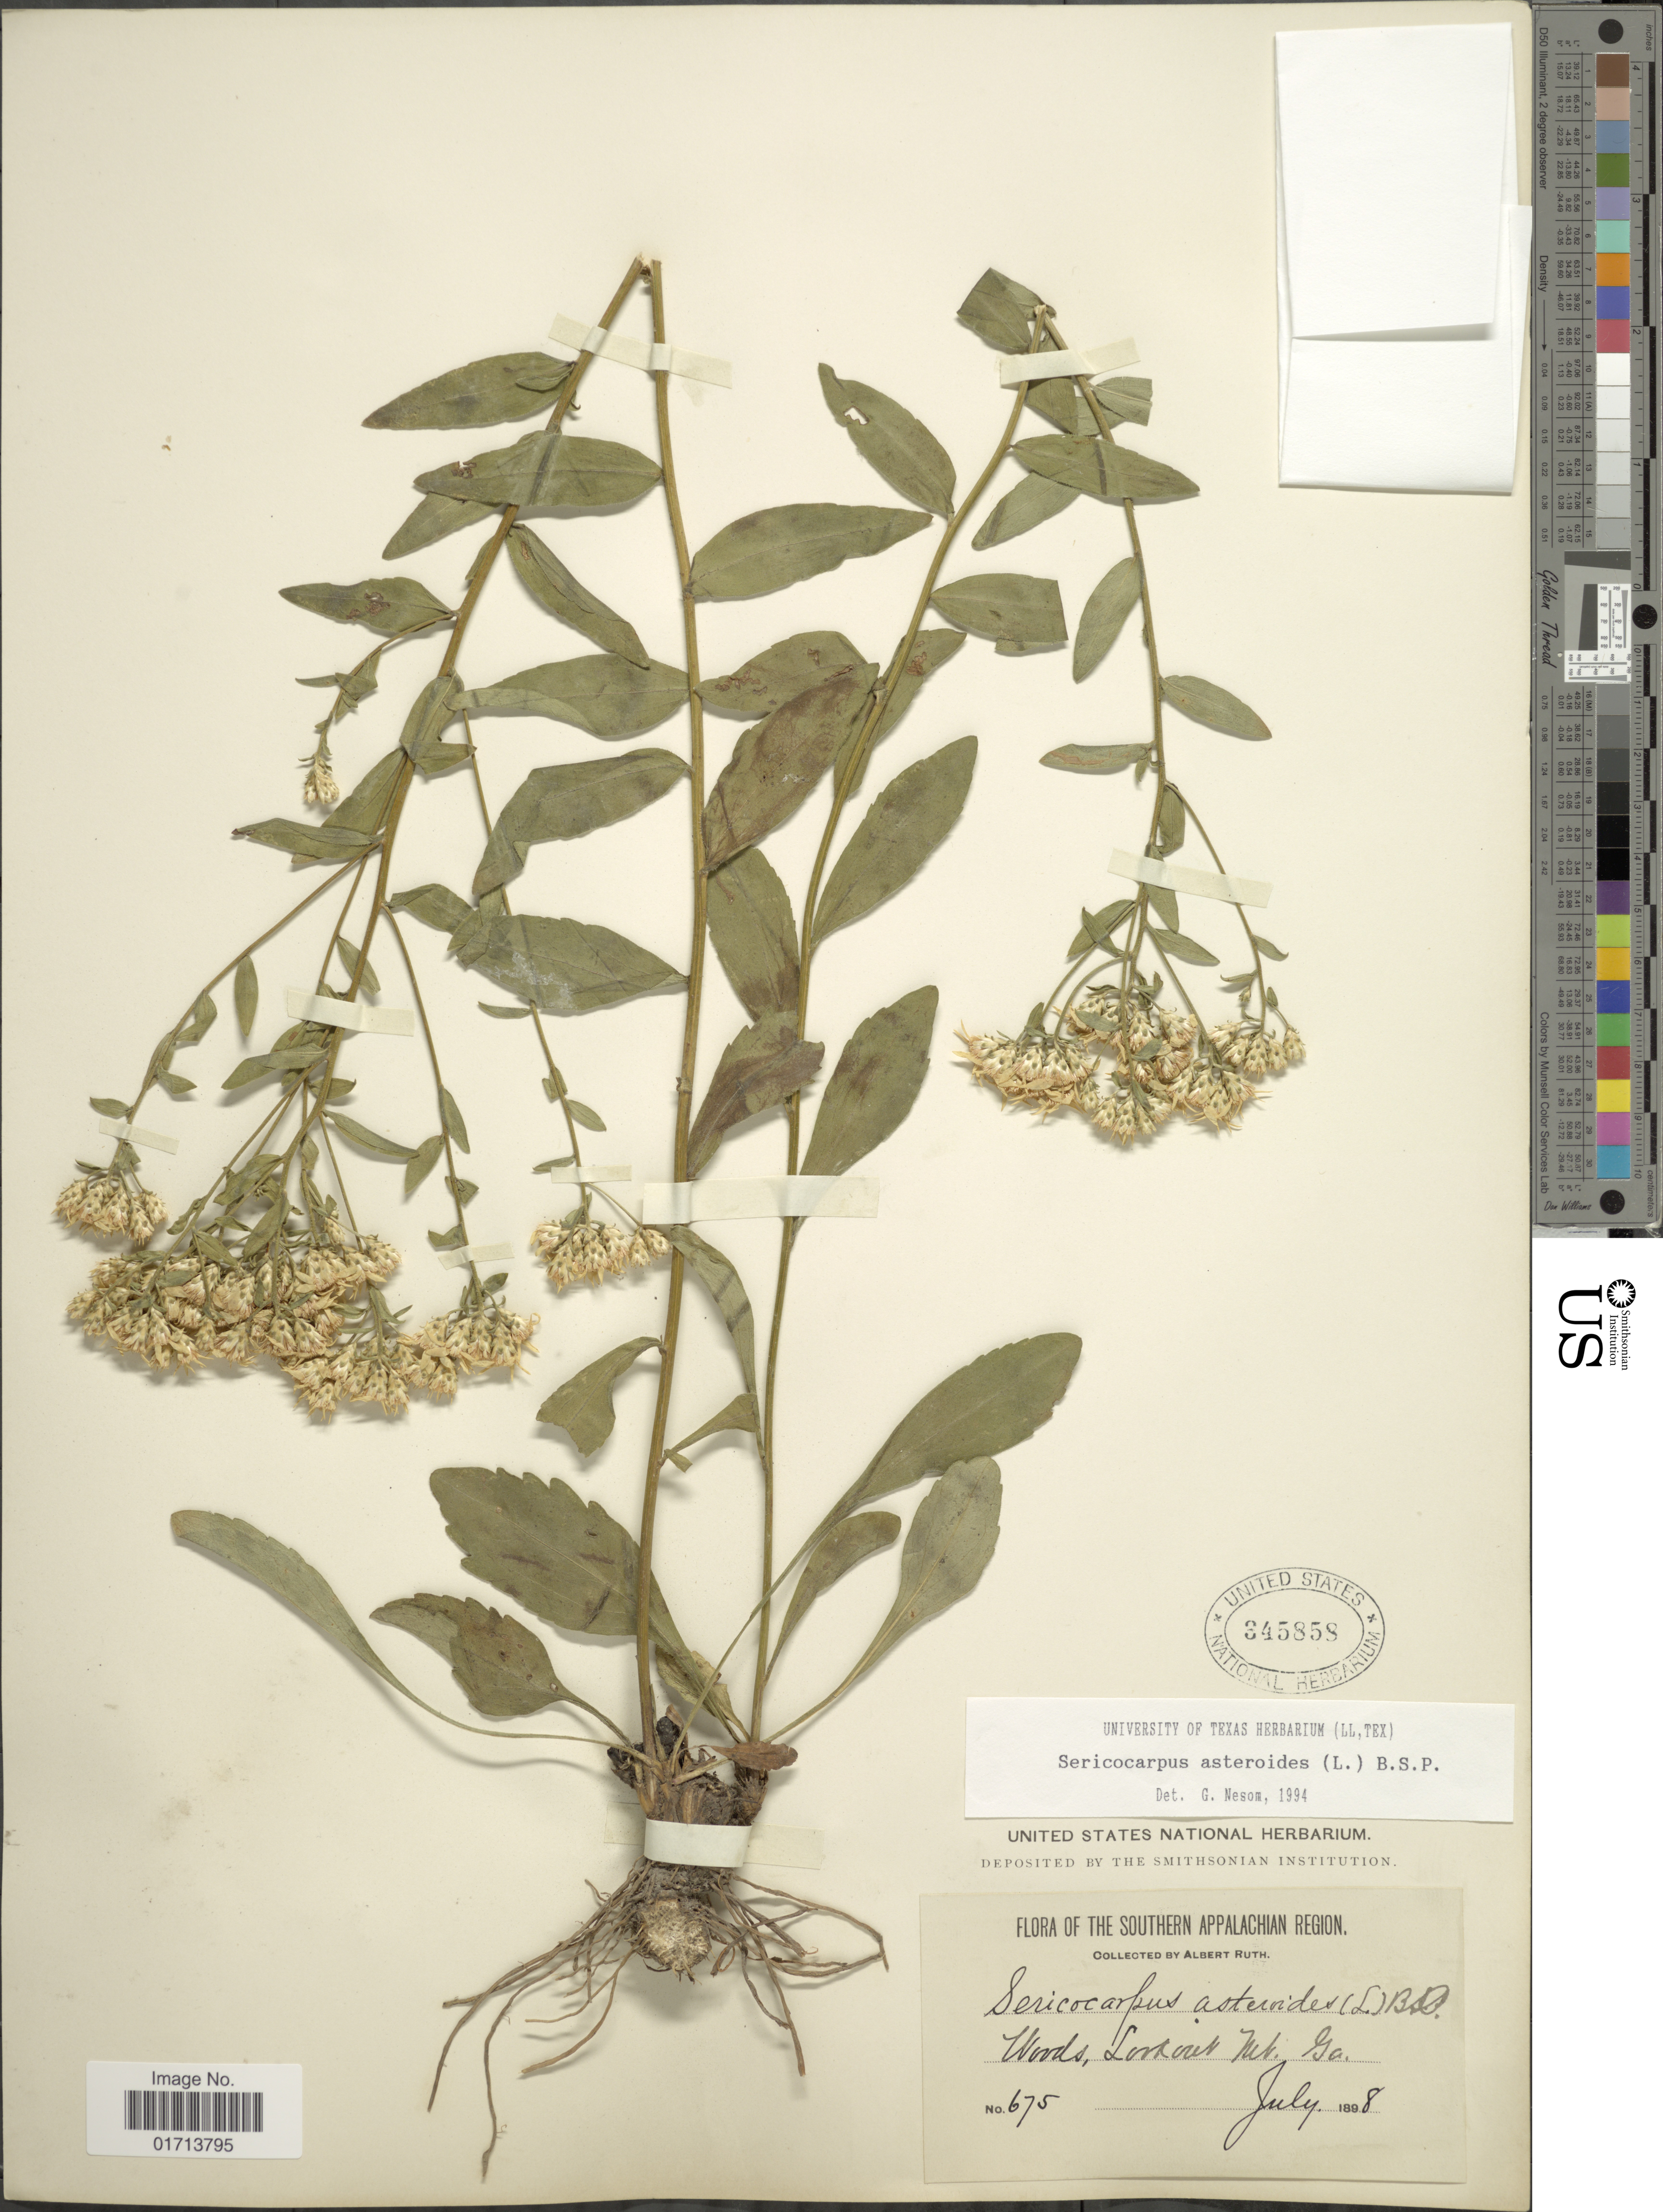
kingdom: Plantae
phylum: Tracheophyta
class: Magnoliopsida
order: Asterales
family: Asteraceae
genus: Sericocarpus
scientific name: Sericocarpus asteroides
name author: (L.) Britton, Stearns & Poggenb.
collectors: A. Ruth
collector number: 675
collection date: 1898-07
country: United States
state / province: Georgia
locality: Southern Appalachian Region, Lookout Mt. Ga.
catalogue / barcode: US 345858